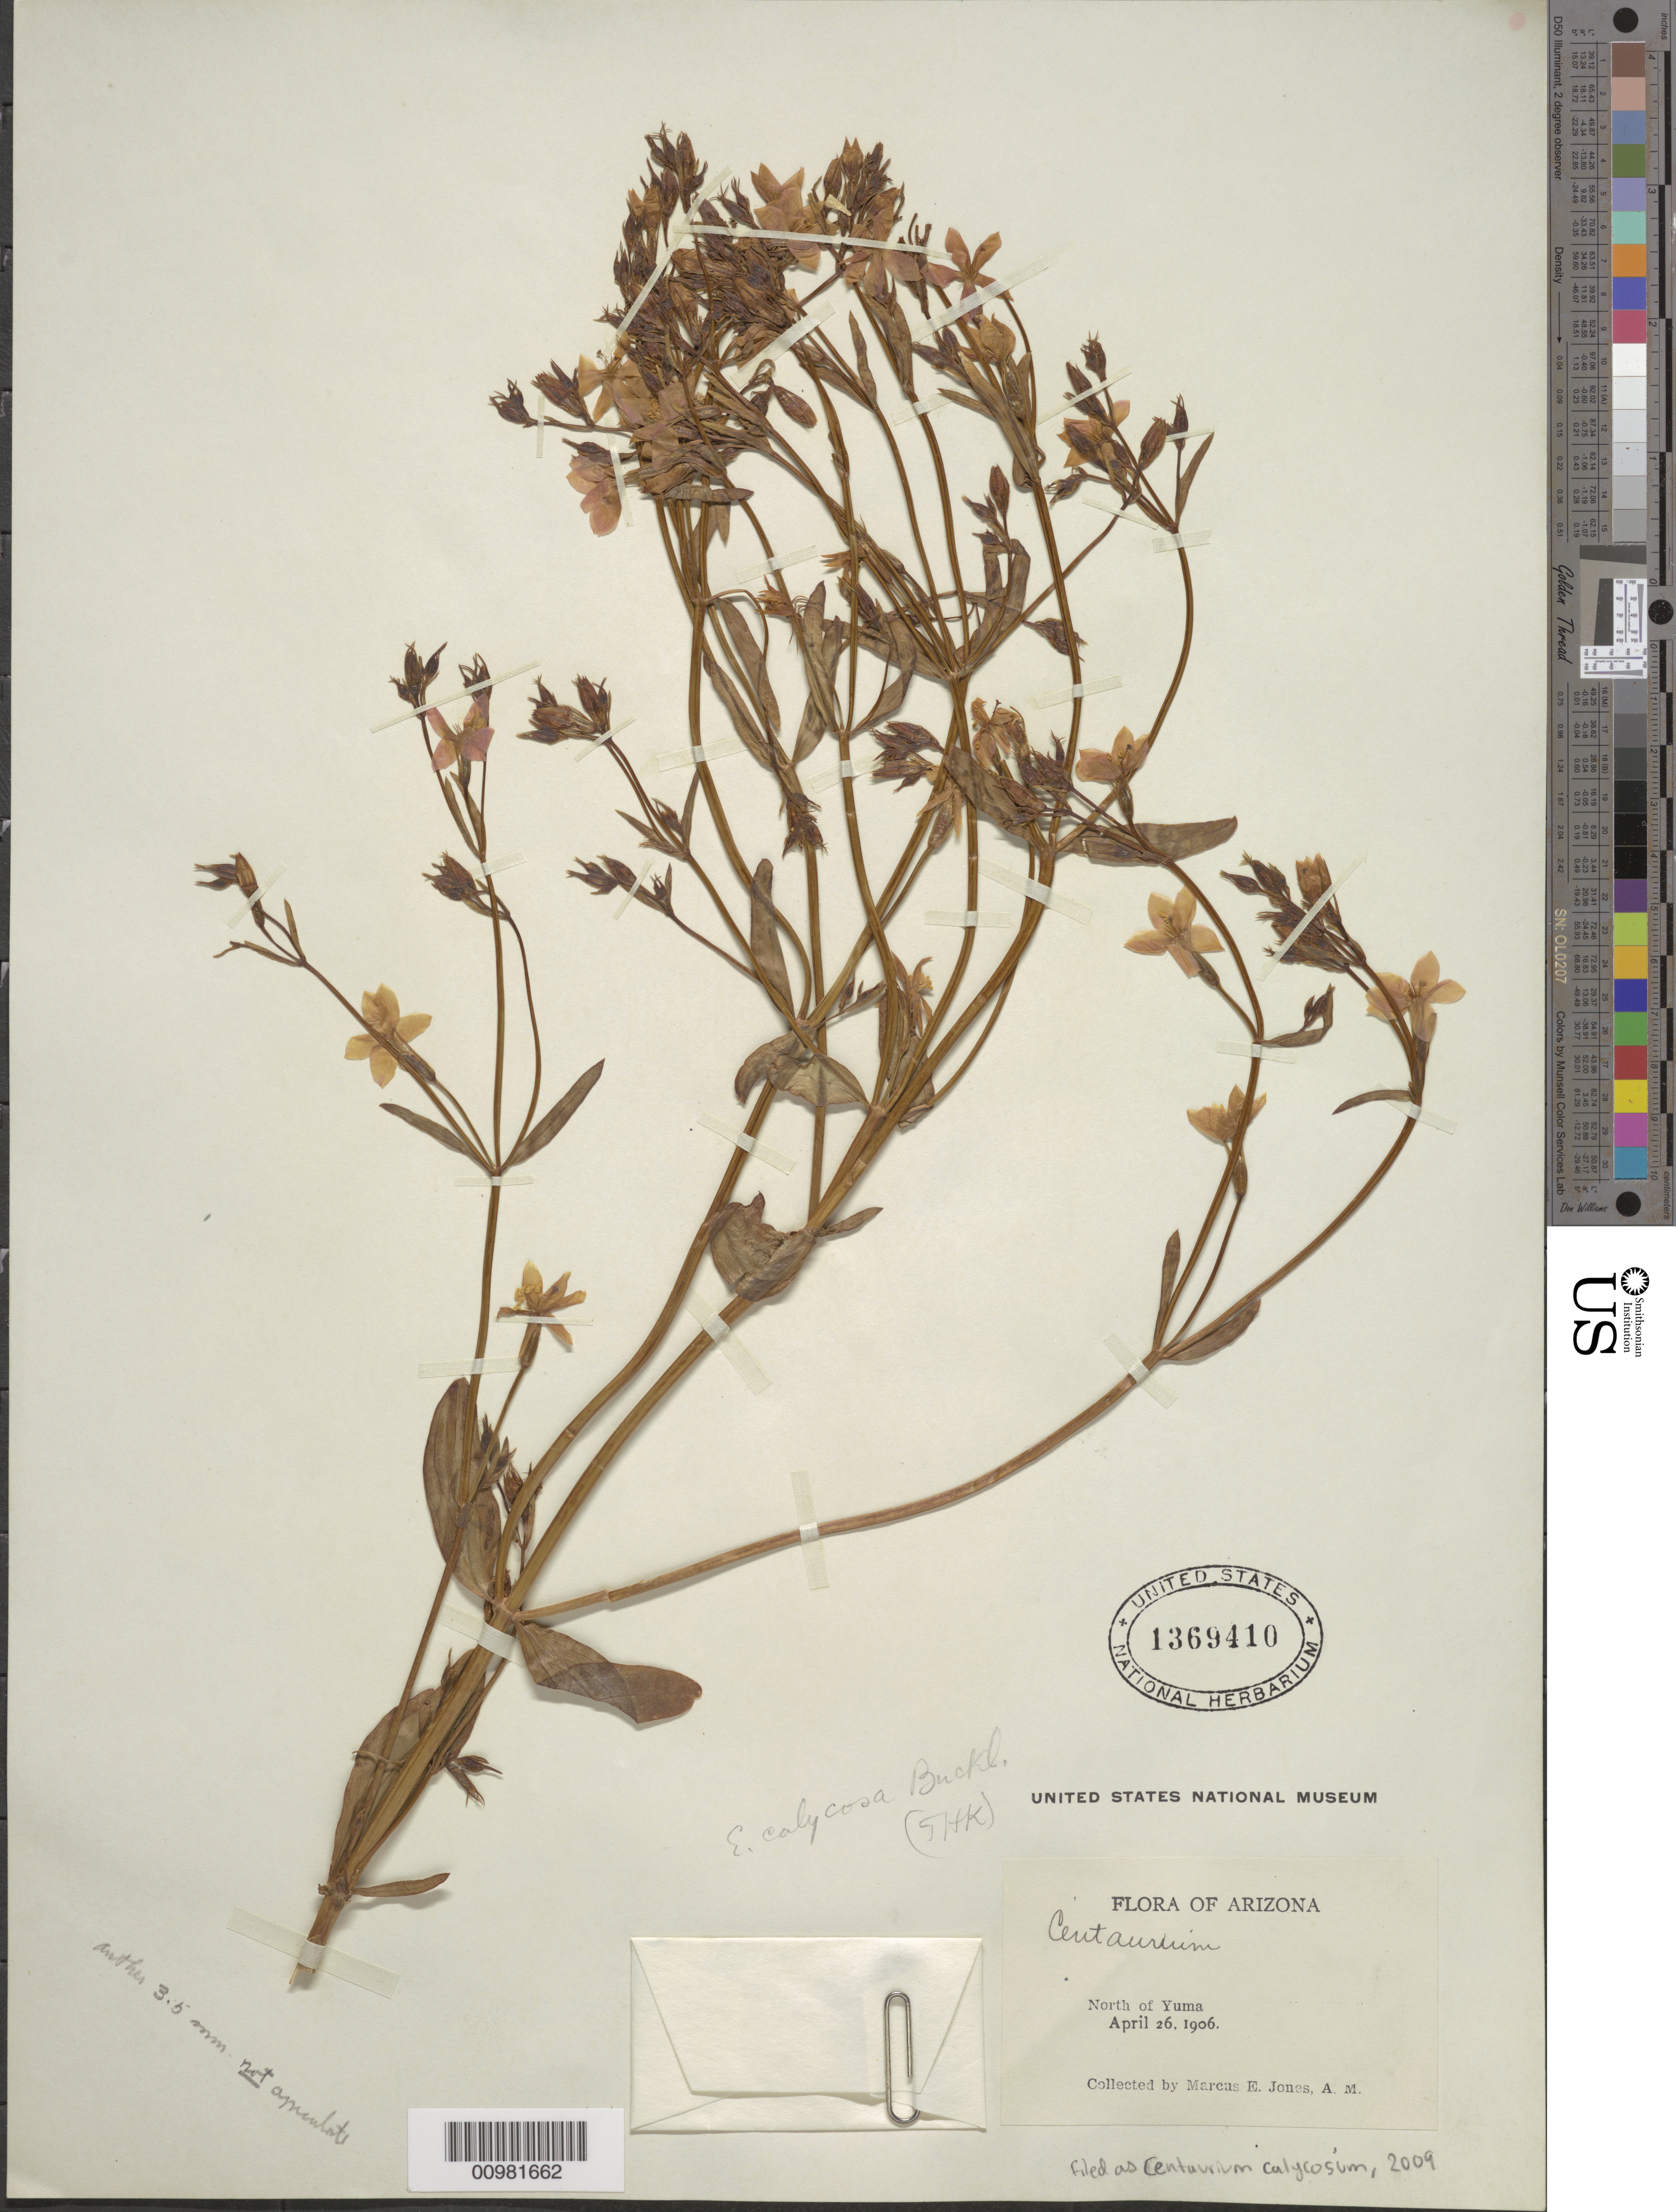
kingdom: Plantae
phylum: Tracheophyta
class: Magnoliopsida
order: Gentianales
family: Gentianaceae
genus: Centaurium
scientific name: Centaurium calycosum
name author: (Buckley) Buckley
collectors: M. E. Jones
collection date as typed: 26 Apr 1906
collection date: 1906-04-26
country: United States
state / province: Arizona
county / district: Yuma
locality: N. of Yuma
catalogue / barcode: US 1369410